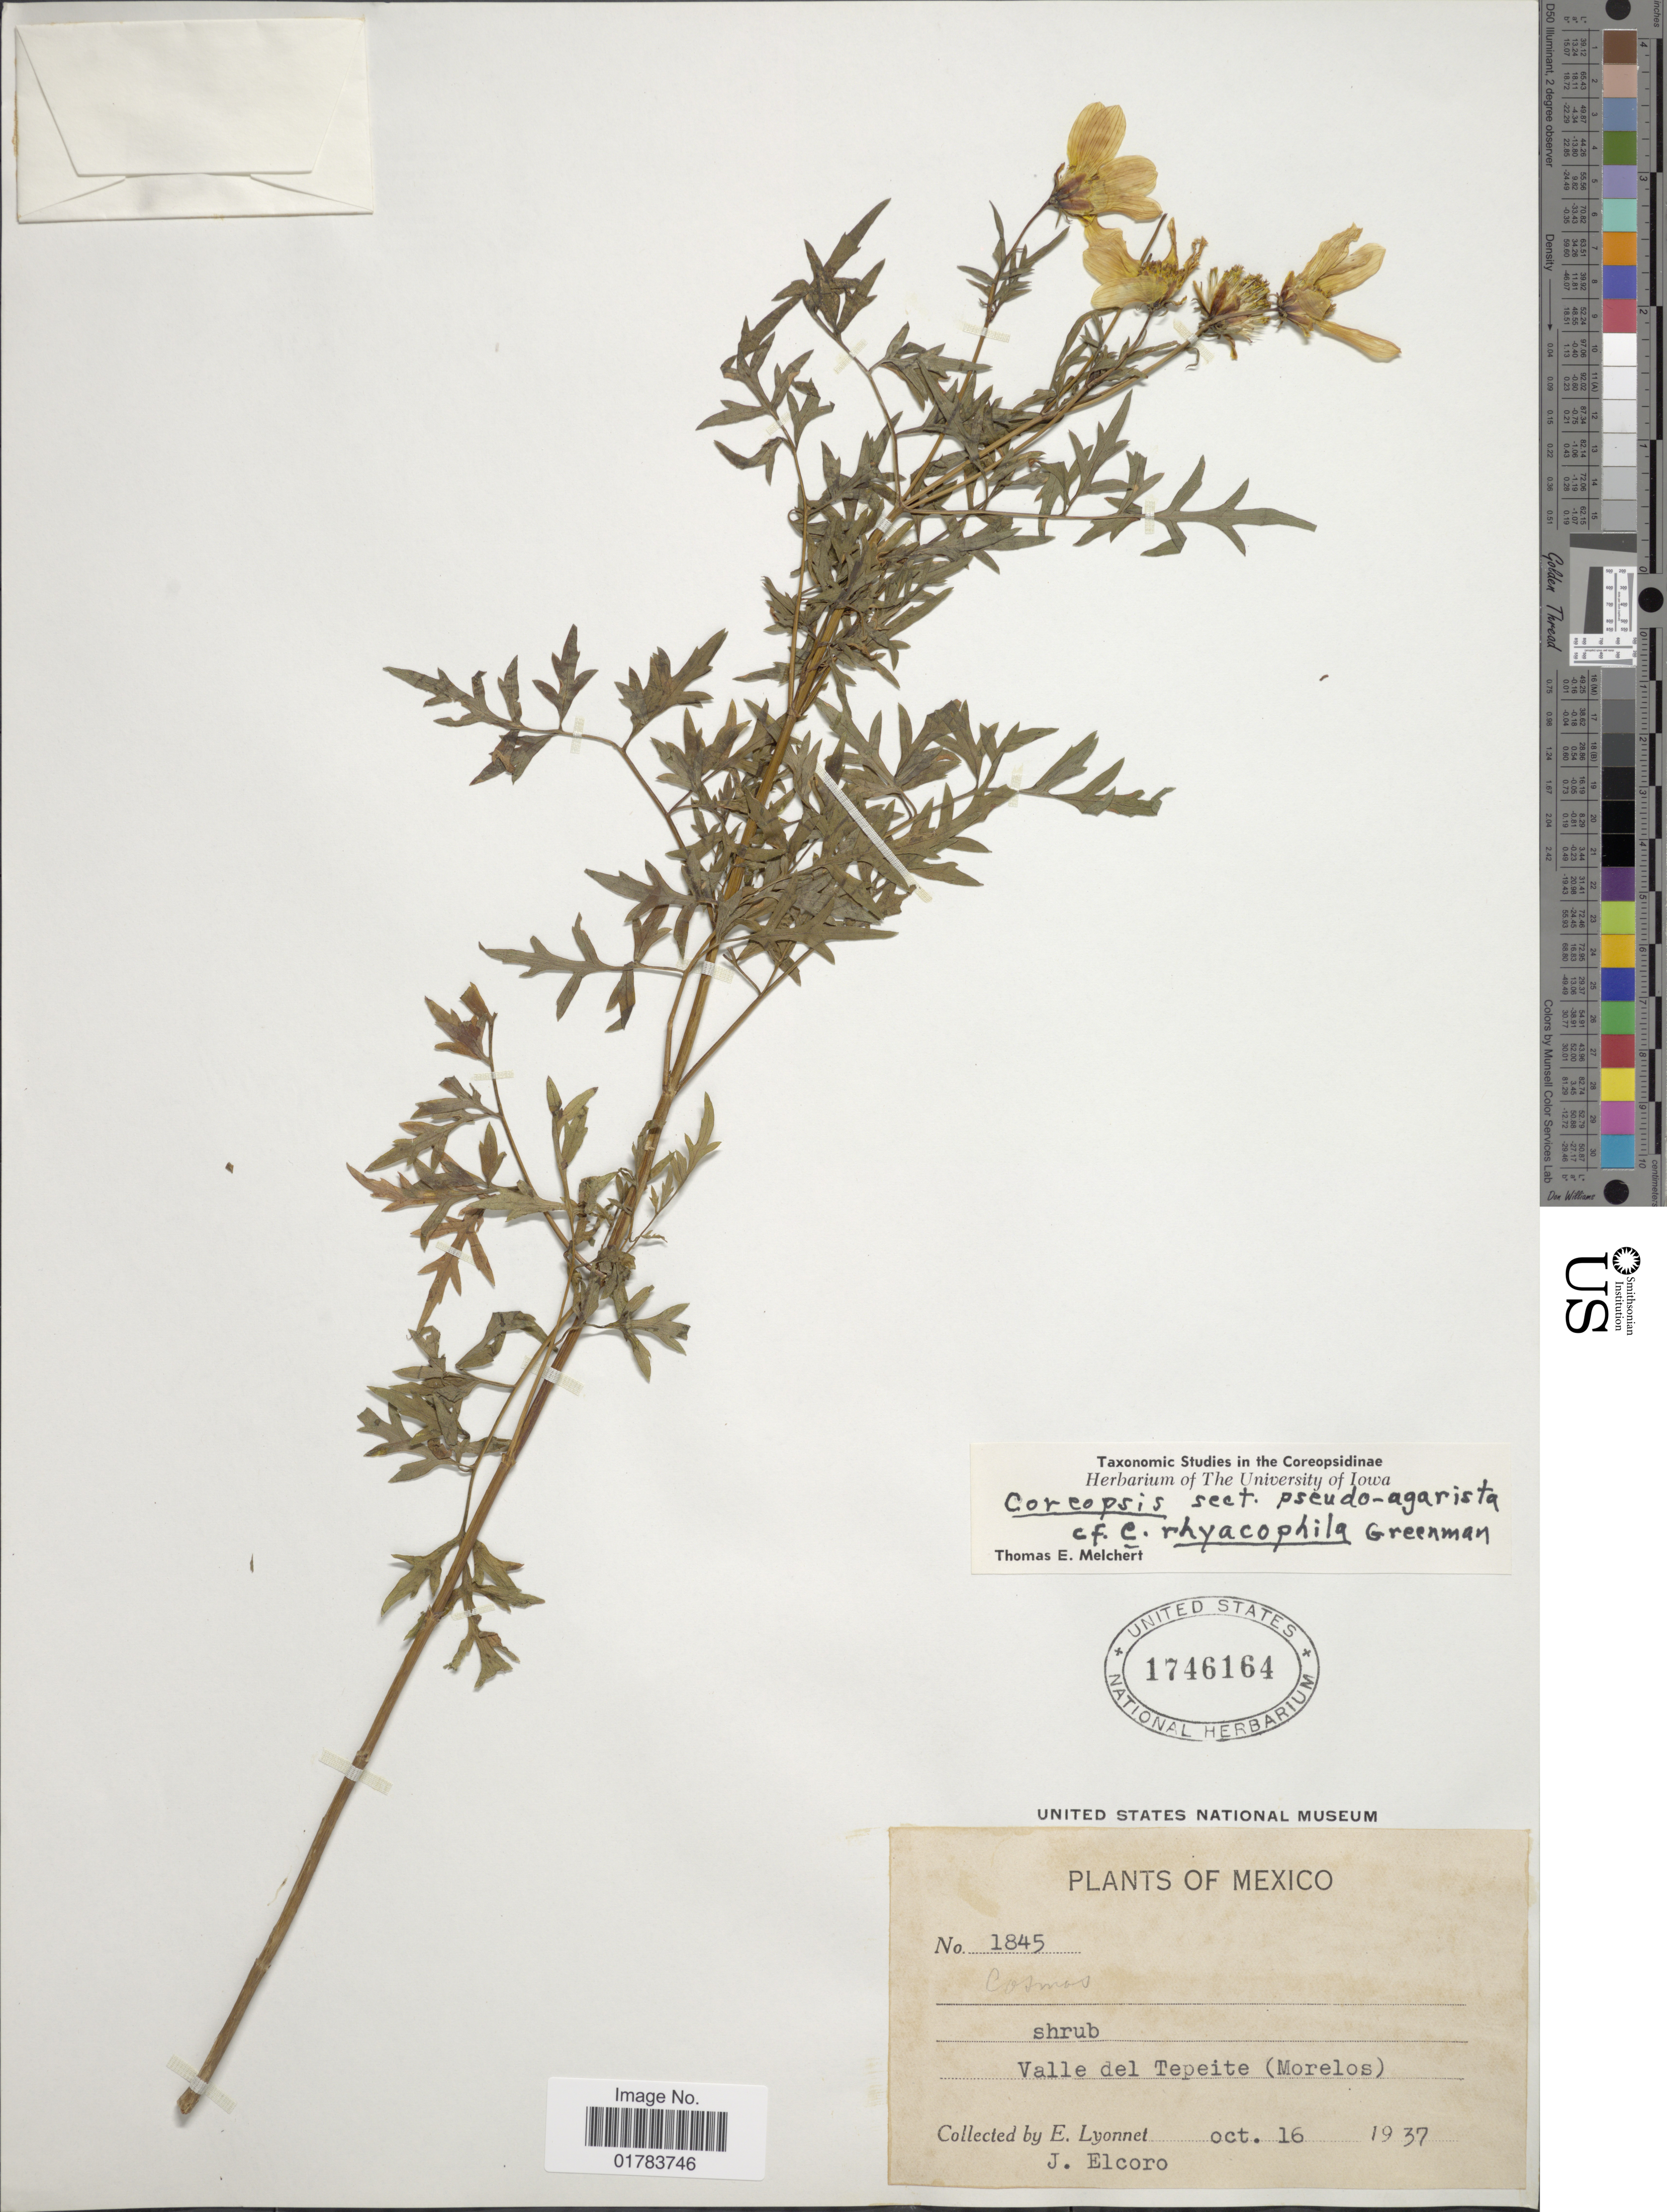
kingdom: Plantae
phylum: Tracheophyta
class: Magnoliopsida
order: Asterales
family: Asteraceae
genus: Coreopsis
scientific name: Coreopsis sp.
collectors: E. Lyonnet & J. Elcoro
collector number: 1845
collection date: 1937-10-16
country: Mexico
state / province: Morelos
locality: Valle del Tepeite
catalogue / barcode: US 1746164